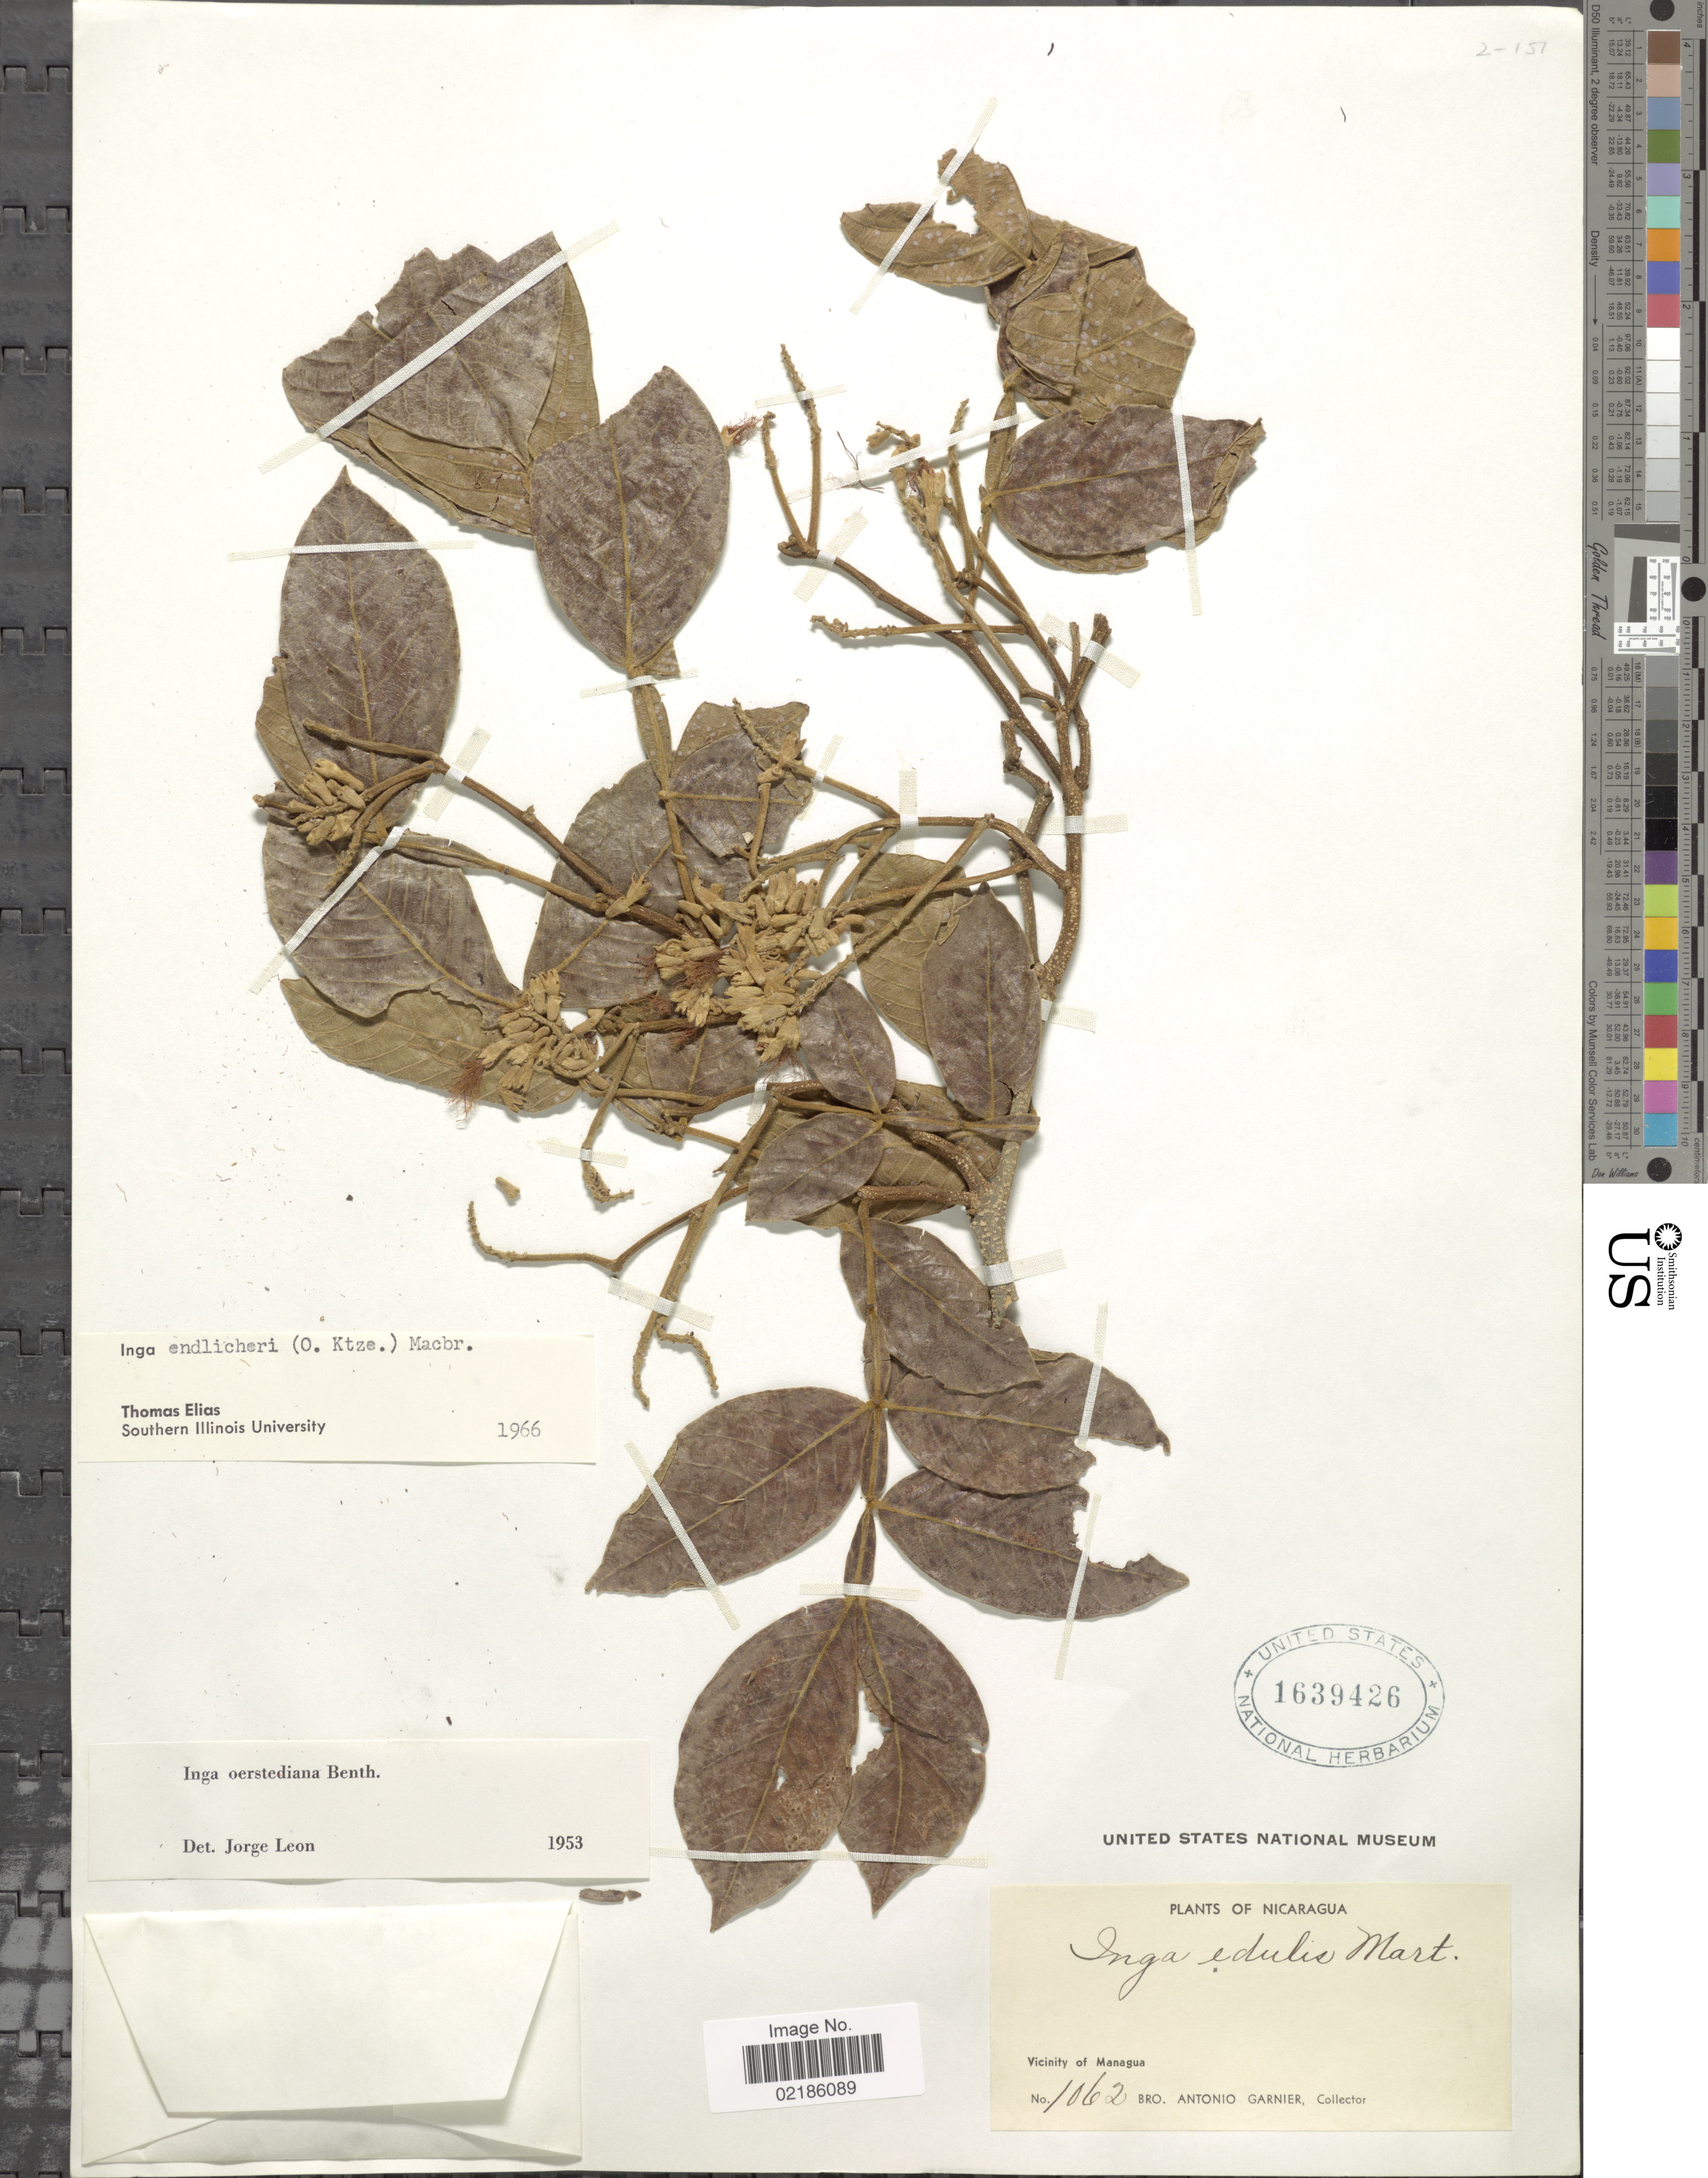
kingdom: Plantae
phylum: Tracheophyta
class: Magnoliopsida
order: Fabales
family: Fabaceae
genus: Inga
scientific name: Inga endlicheri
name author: (Kuntze) J.F. Macbr.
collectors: Bro. A. Garnier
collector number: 1062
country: Nicaragua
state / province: Managua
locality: Vicinity of Managua.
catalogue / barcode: US 1639426